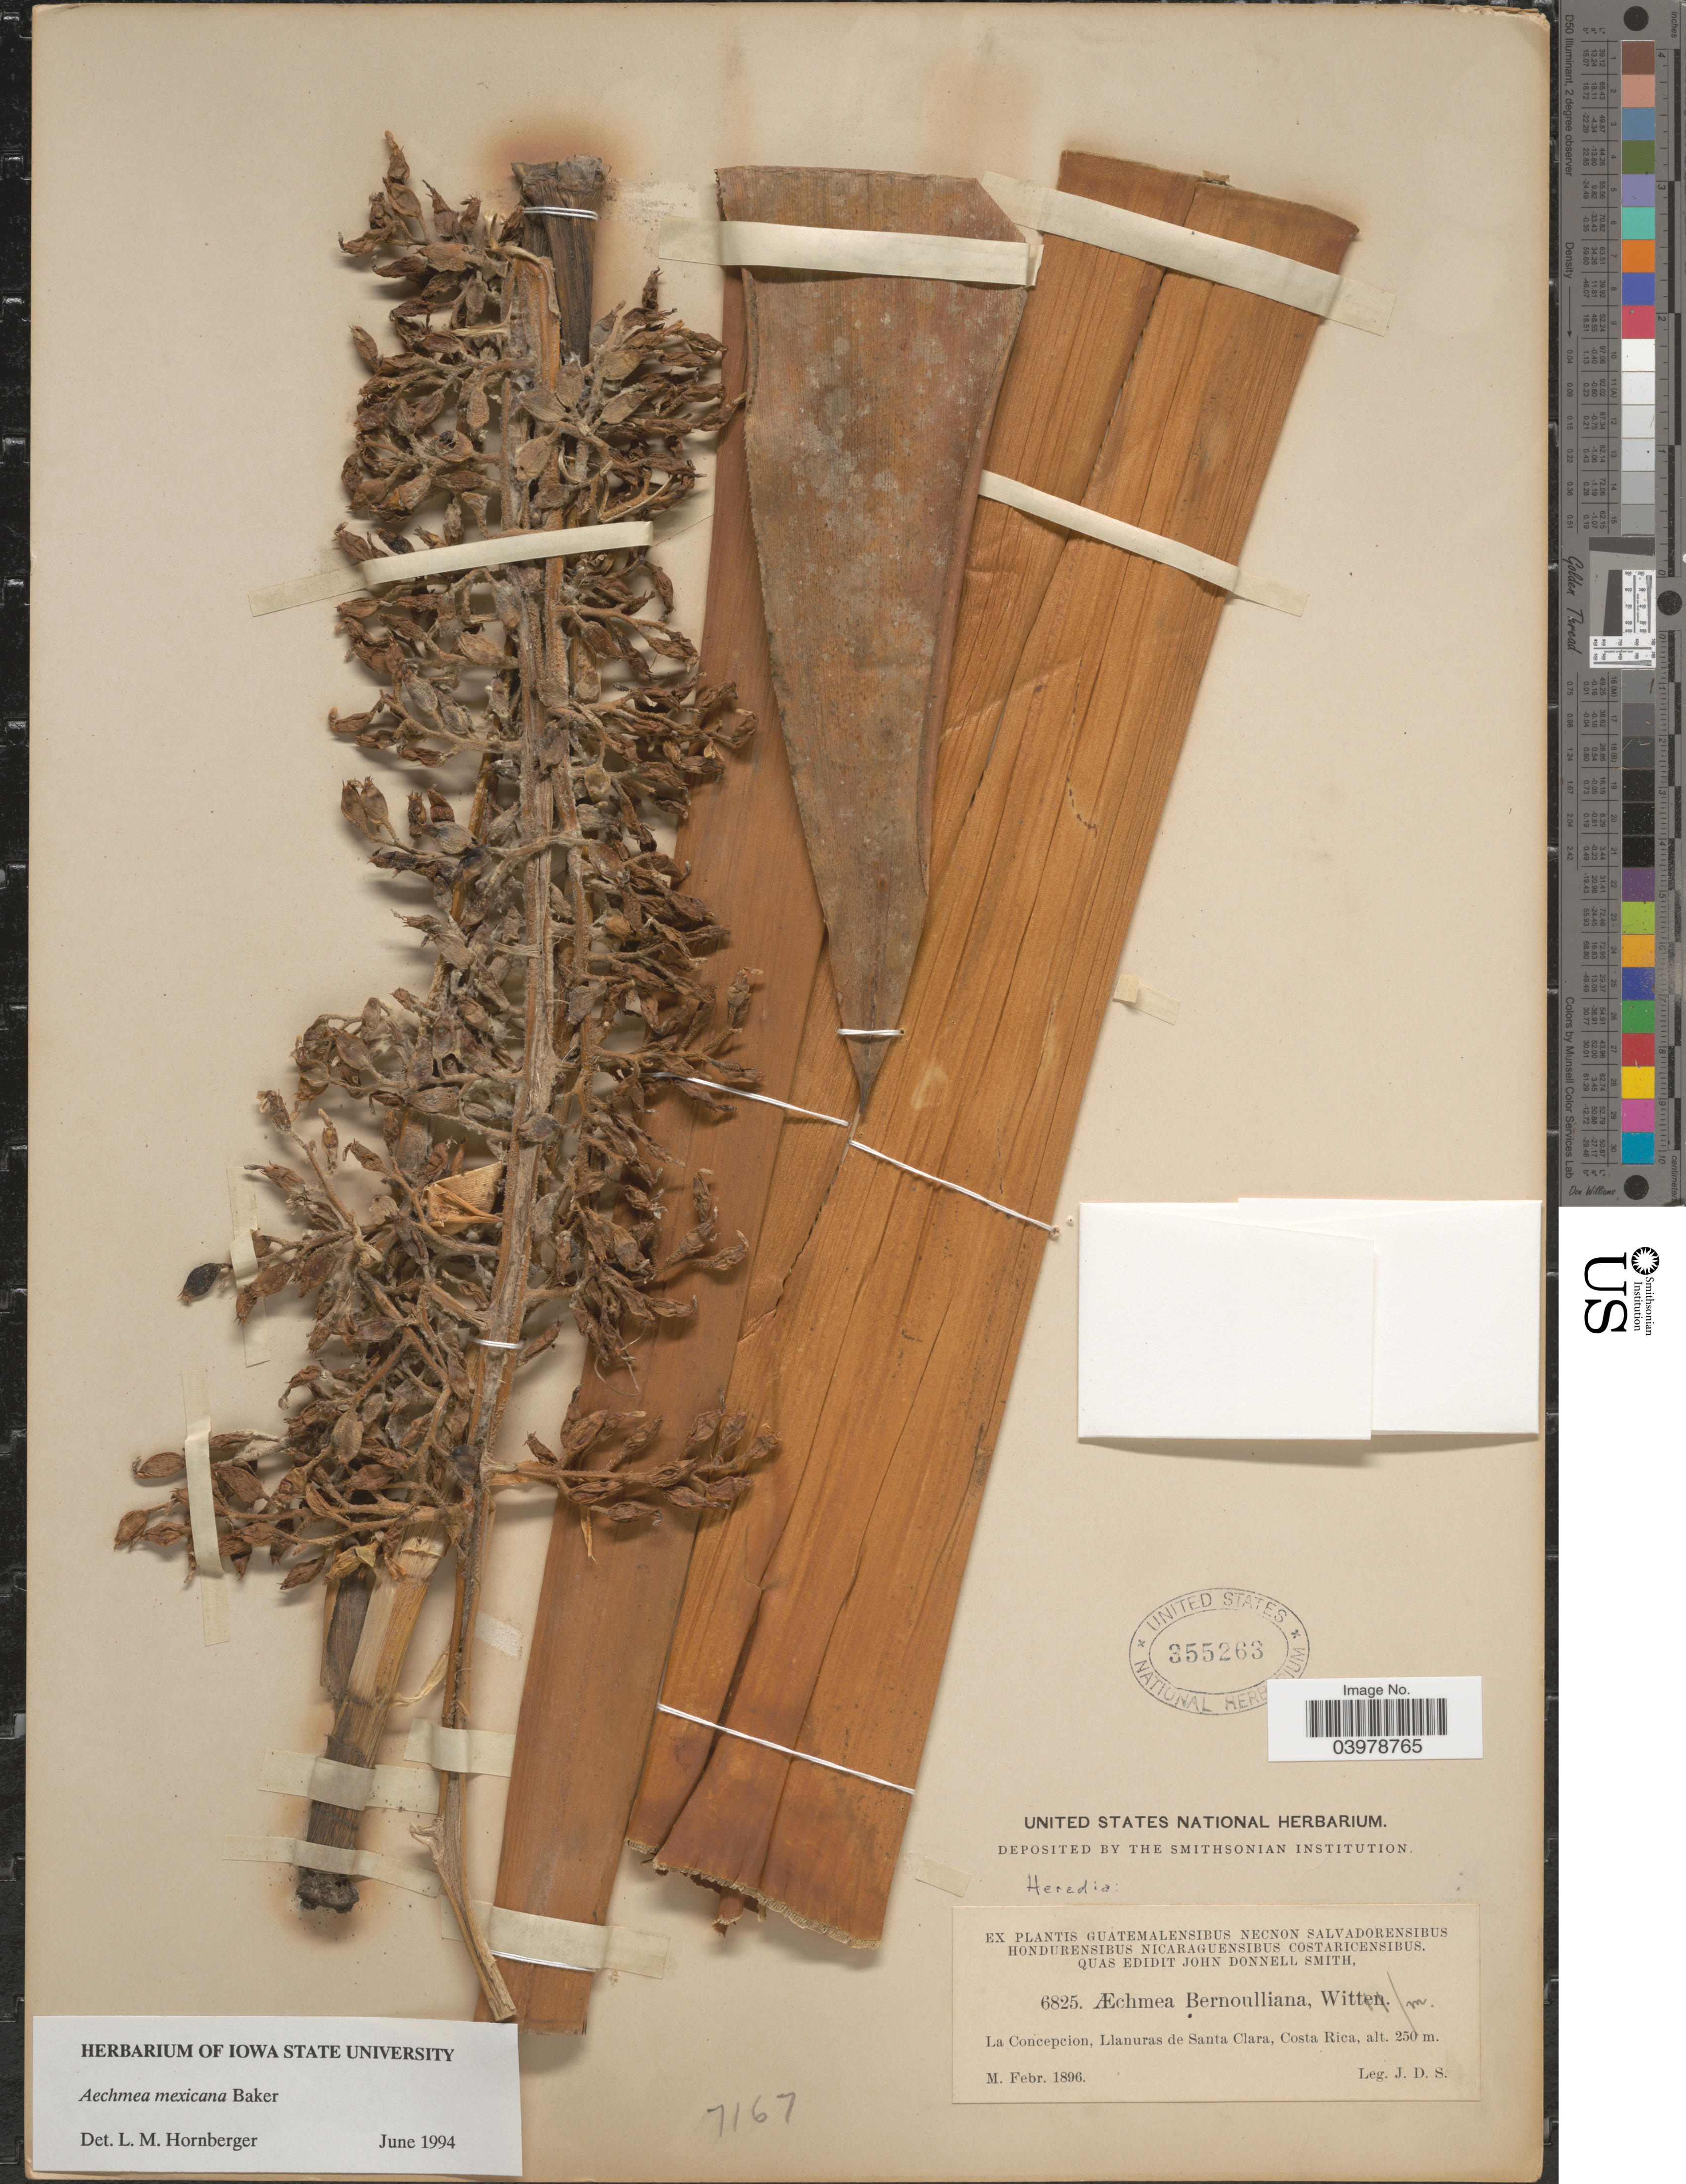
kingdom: Plantae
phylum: Tracheophyta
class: Liliopsida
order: Poales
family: Bromeliaceae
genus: Aechmea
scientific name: Aechmea mexicana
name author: Baker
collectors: J. Donnell Smith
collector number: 6825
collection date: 1896-02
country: Costa Rica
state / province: Heredia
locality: La Concepcion, Llanuras de Santa Clara.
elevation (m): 250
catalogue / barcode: US 355263